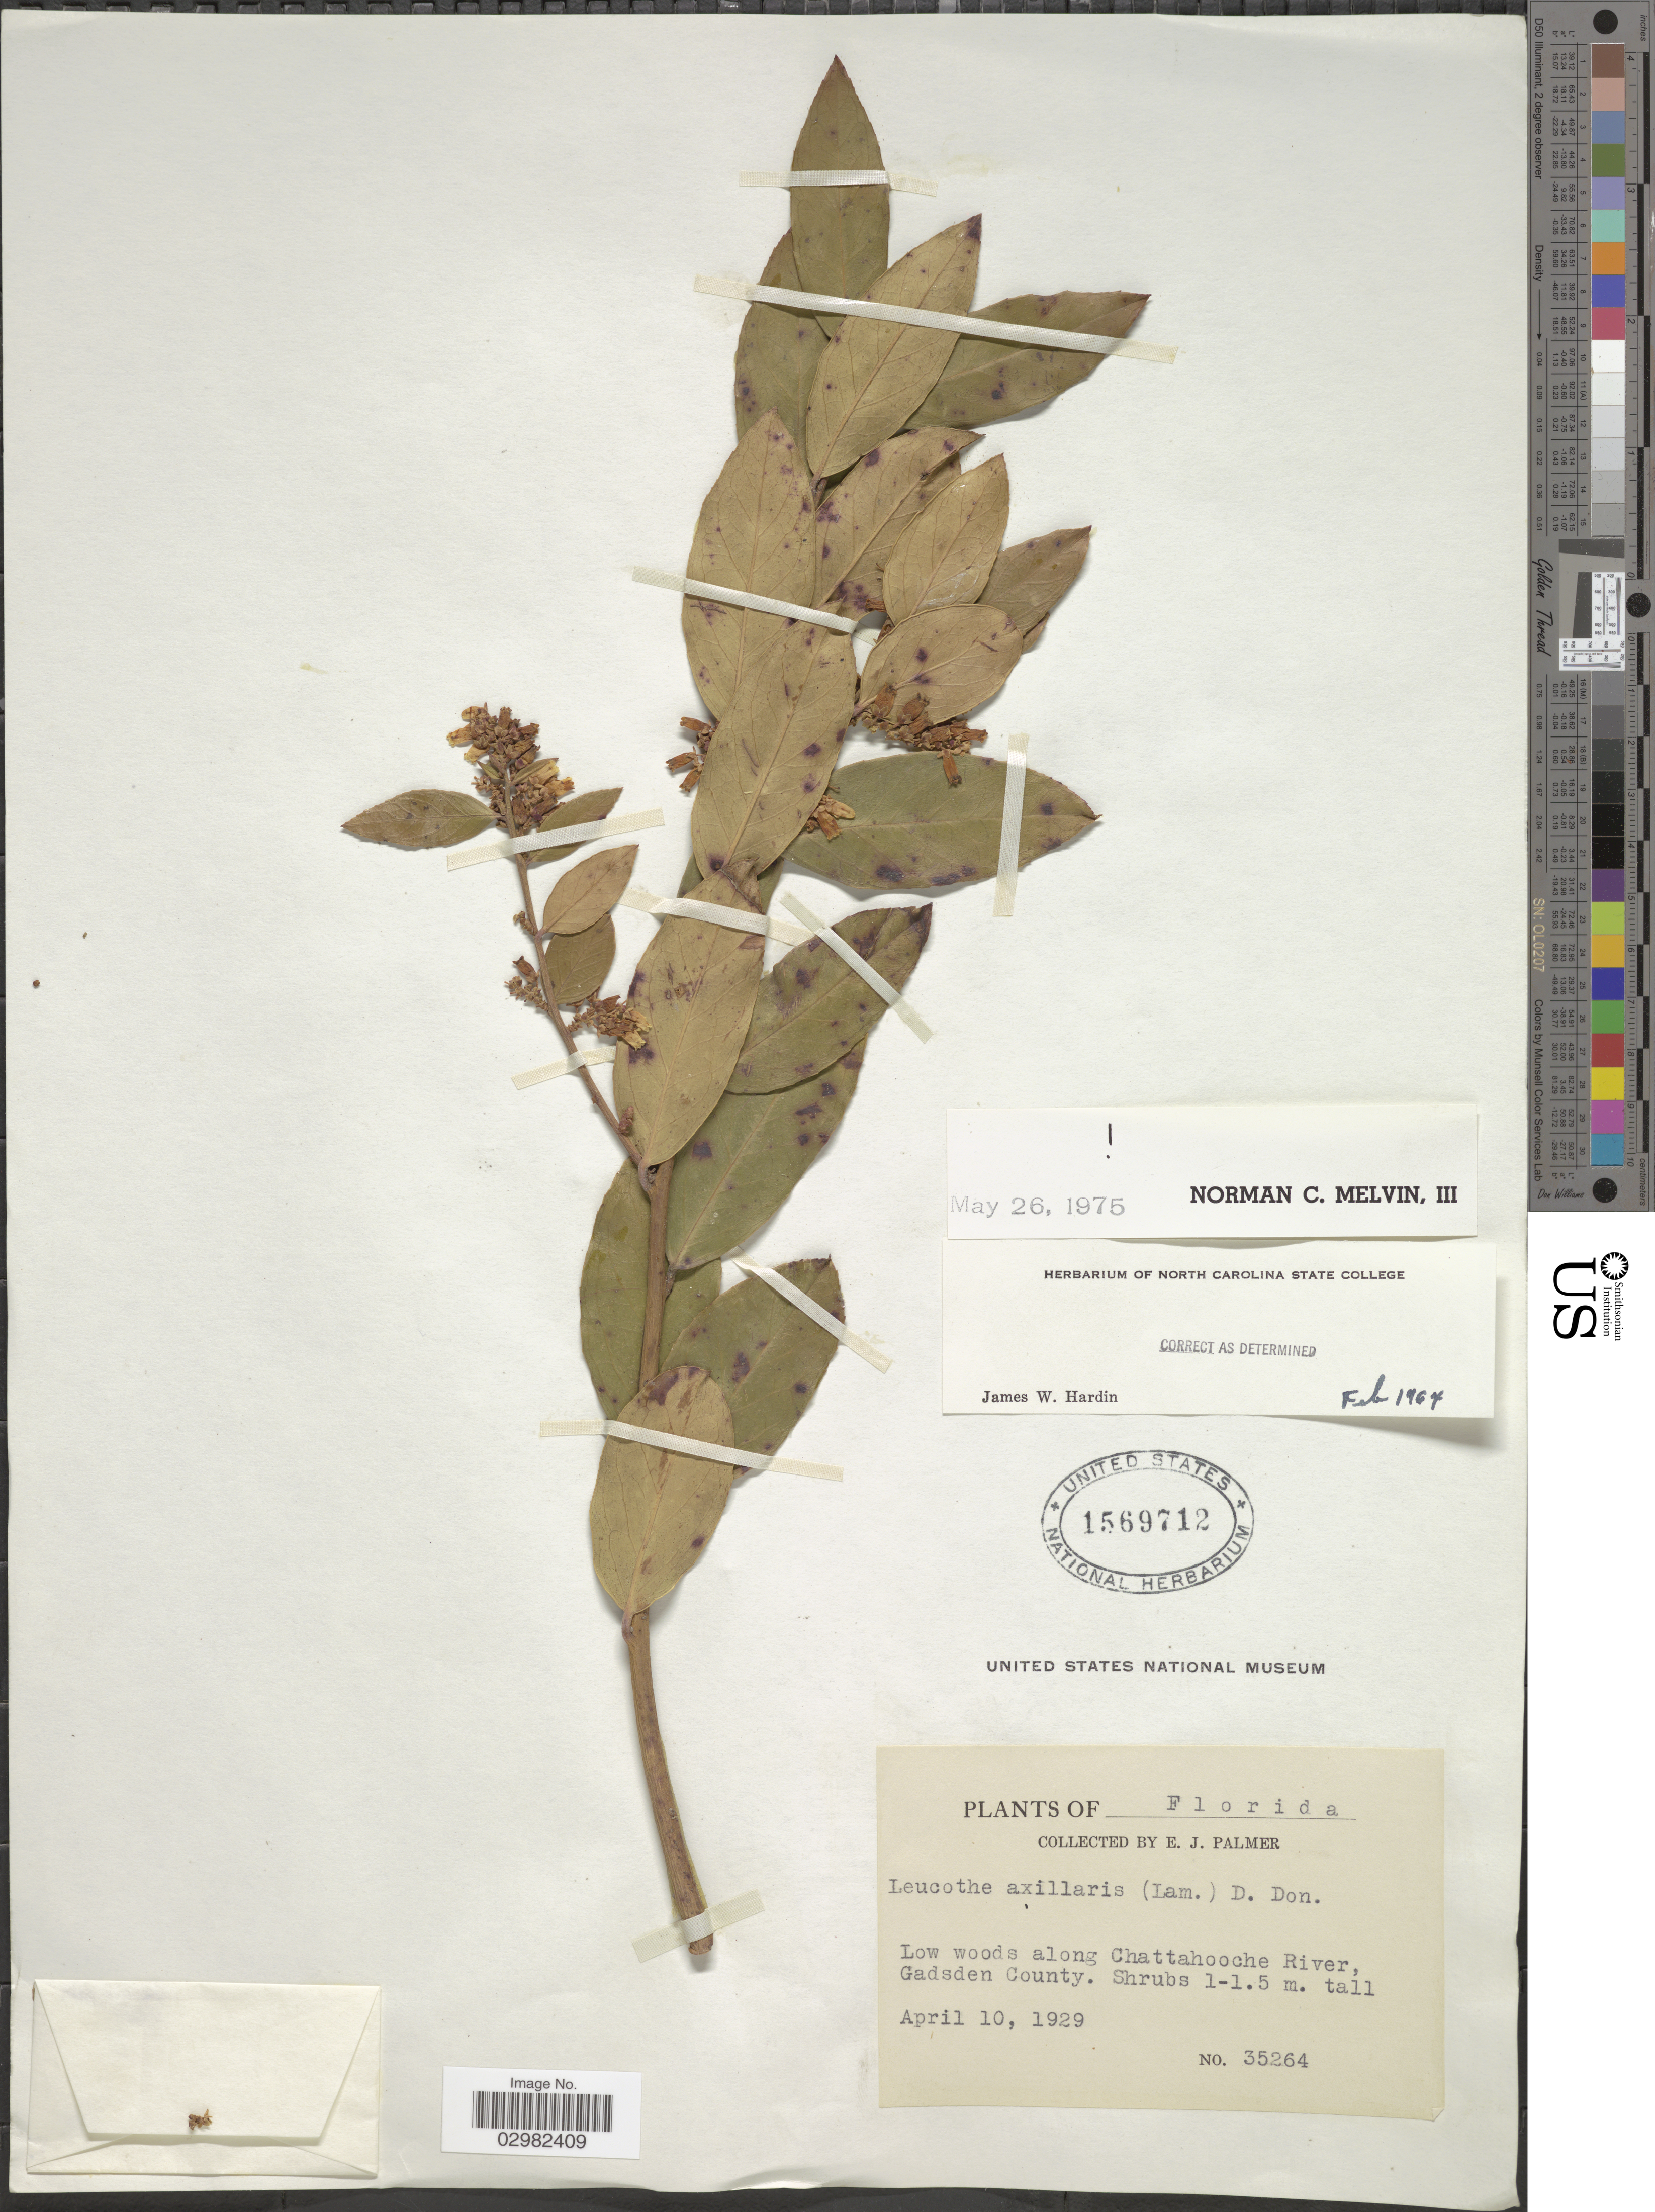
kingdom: Plantae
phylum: Tracheophyta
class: Magnoliopsida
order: Ericales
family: Ericaceae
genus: Leucothoe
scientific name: Leucothoë axillaris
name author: (Lam.) D. Don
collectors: E. J. Palmer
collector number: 35264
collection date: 1929-04-10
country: United States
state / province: Florida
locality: Low woods along Chattahooche River, Gadsden County.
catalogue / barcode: US 1569712